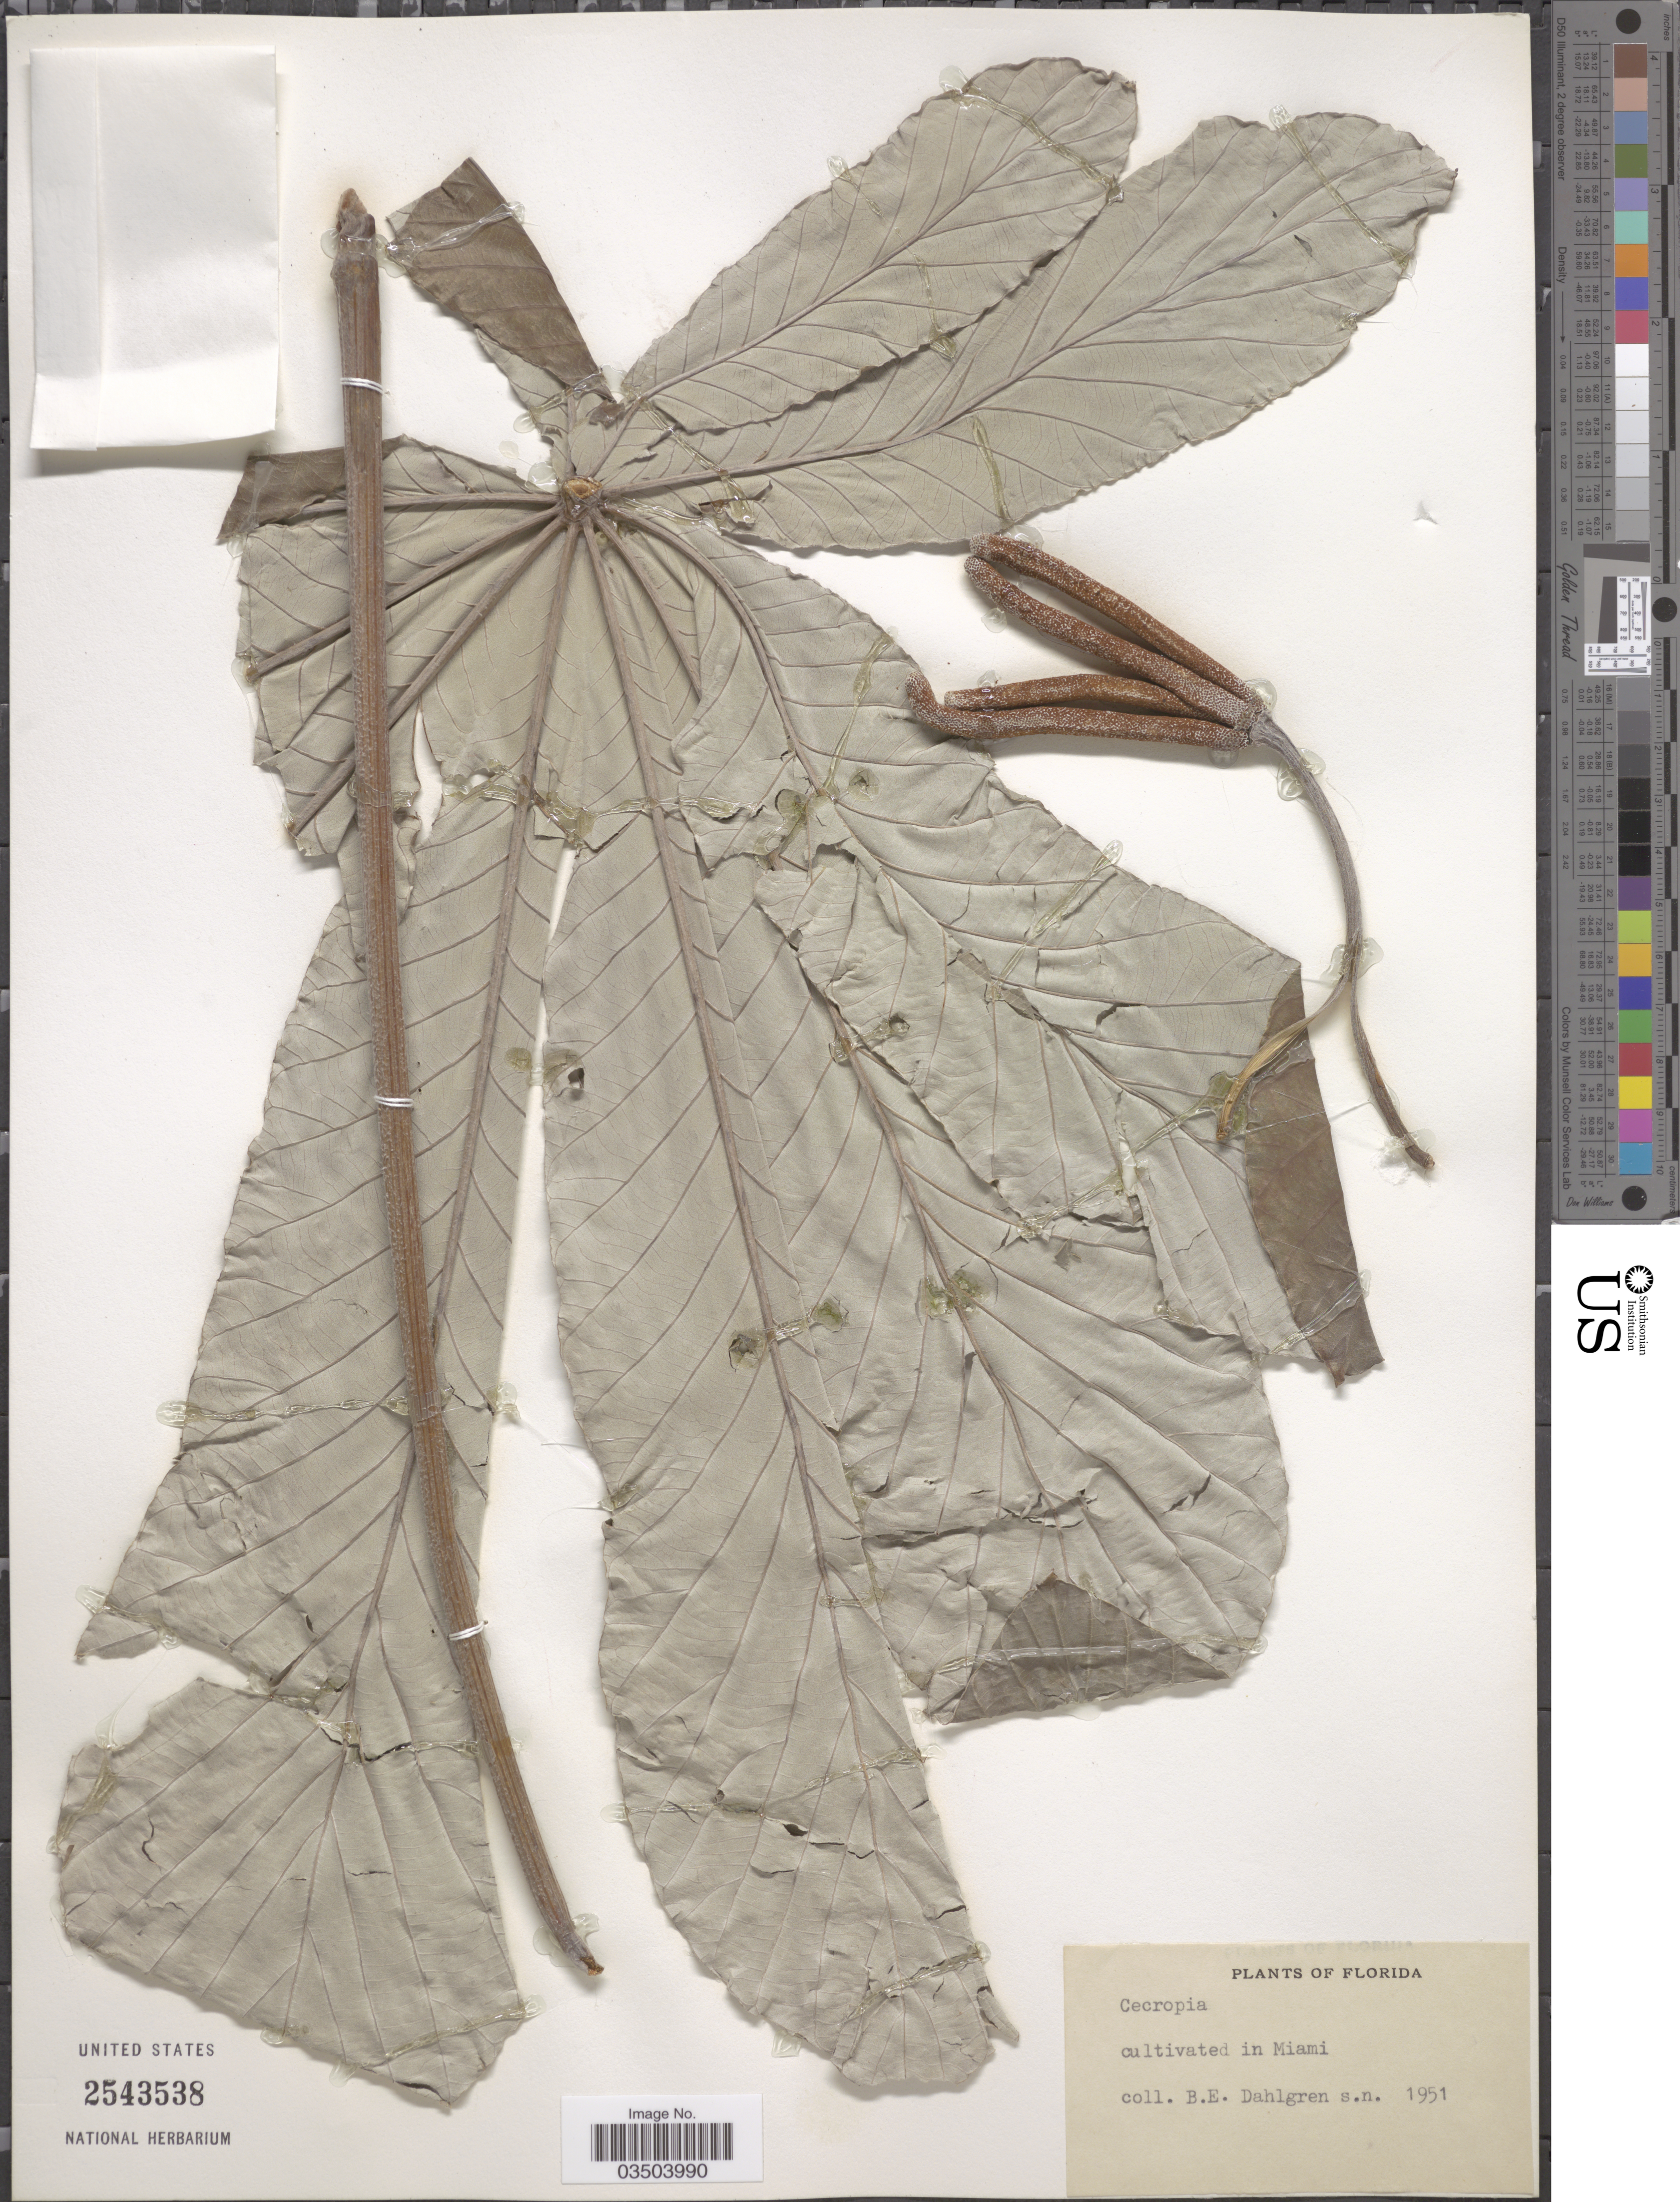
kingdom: Plantae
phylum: Tracheophyta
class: Magnoliopsida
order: Rosales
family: Urticaceae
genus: Cecropia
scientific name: Cecropia sp.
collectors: B. E. Dahlgren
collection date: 1951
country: United States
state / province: Florida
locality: In Miami.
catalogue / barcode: US 2543538